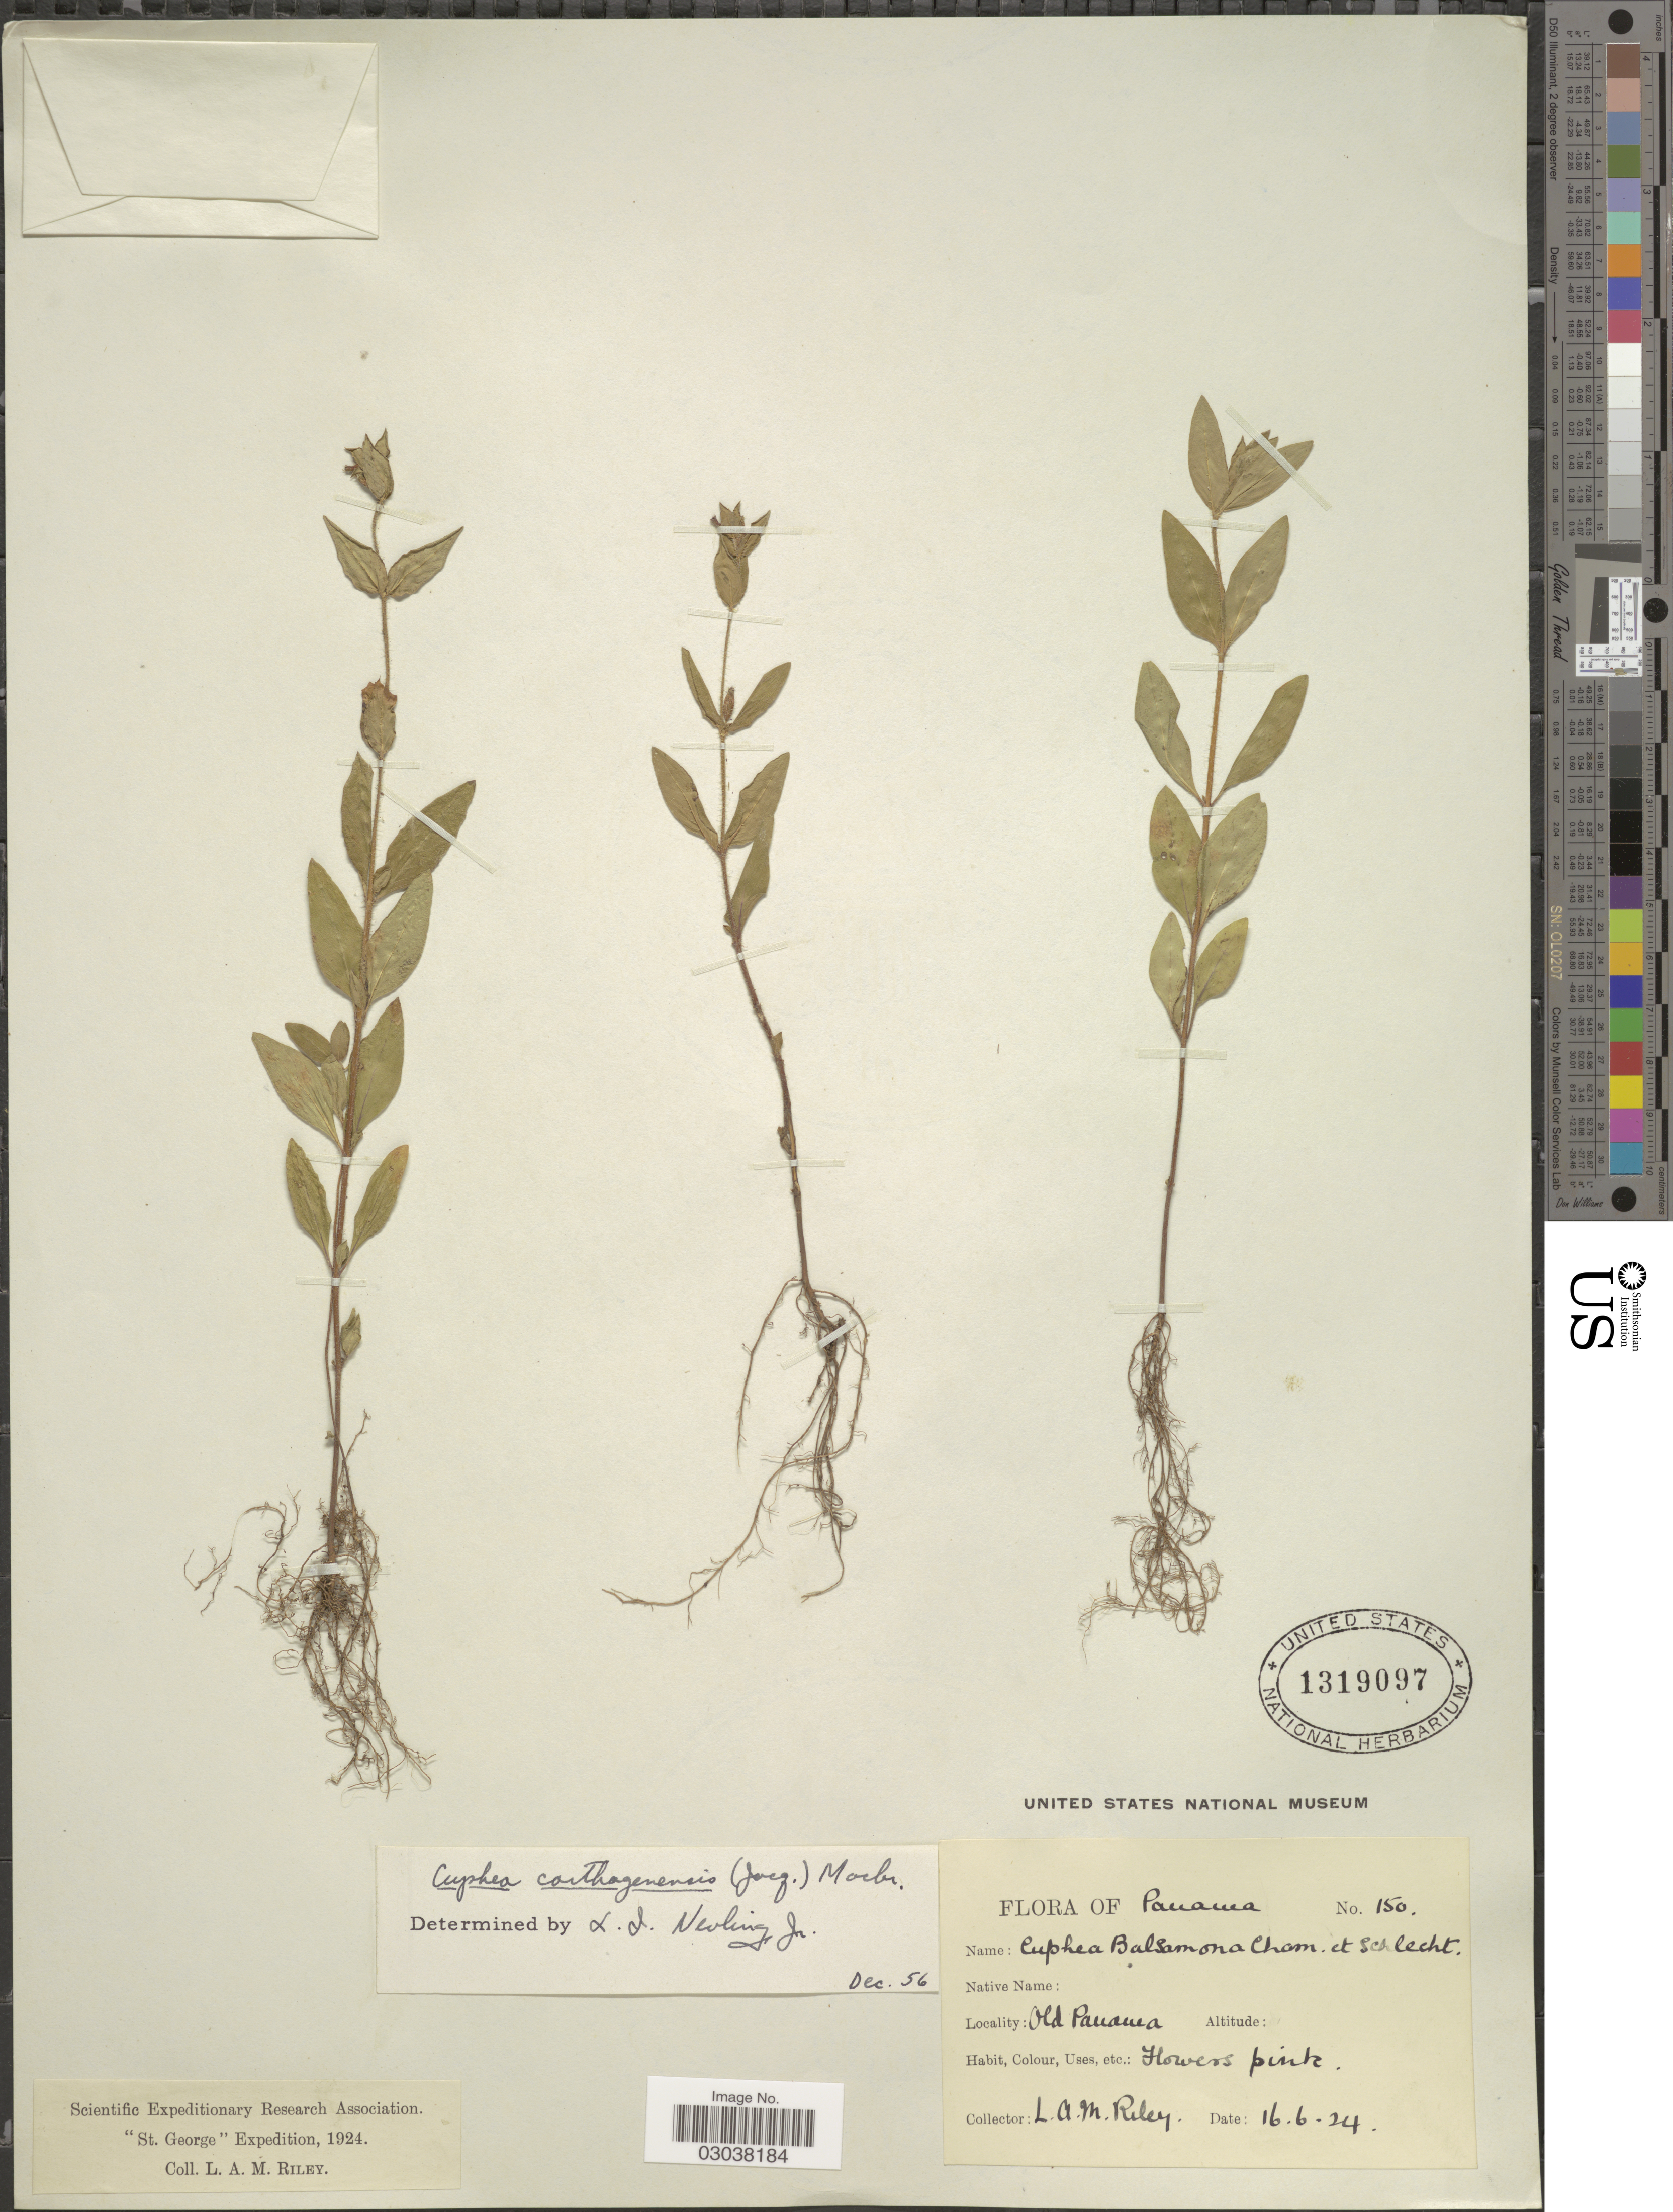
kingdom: Plantae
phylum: Tracheophyta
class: Magnoliopsida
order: Myrtales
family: Lythraceae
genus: Cuphea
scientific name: Cuphea carthagenensis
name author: (Jacq.) J.F. Macbr.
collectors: L. A. M. Riley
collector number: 150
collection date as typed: Transcribed d/m/y: 16/6/24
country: Panama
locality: Old Panama.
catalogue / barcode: US 1319097